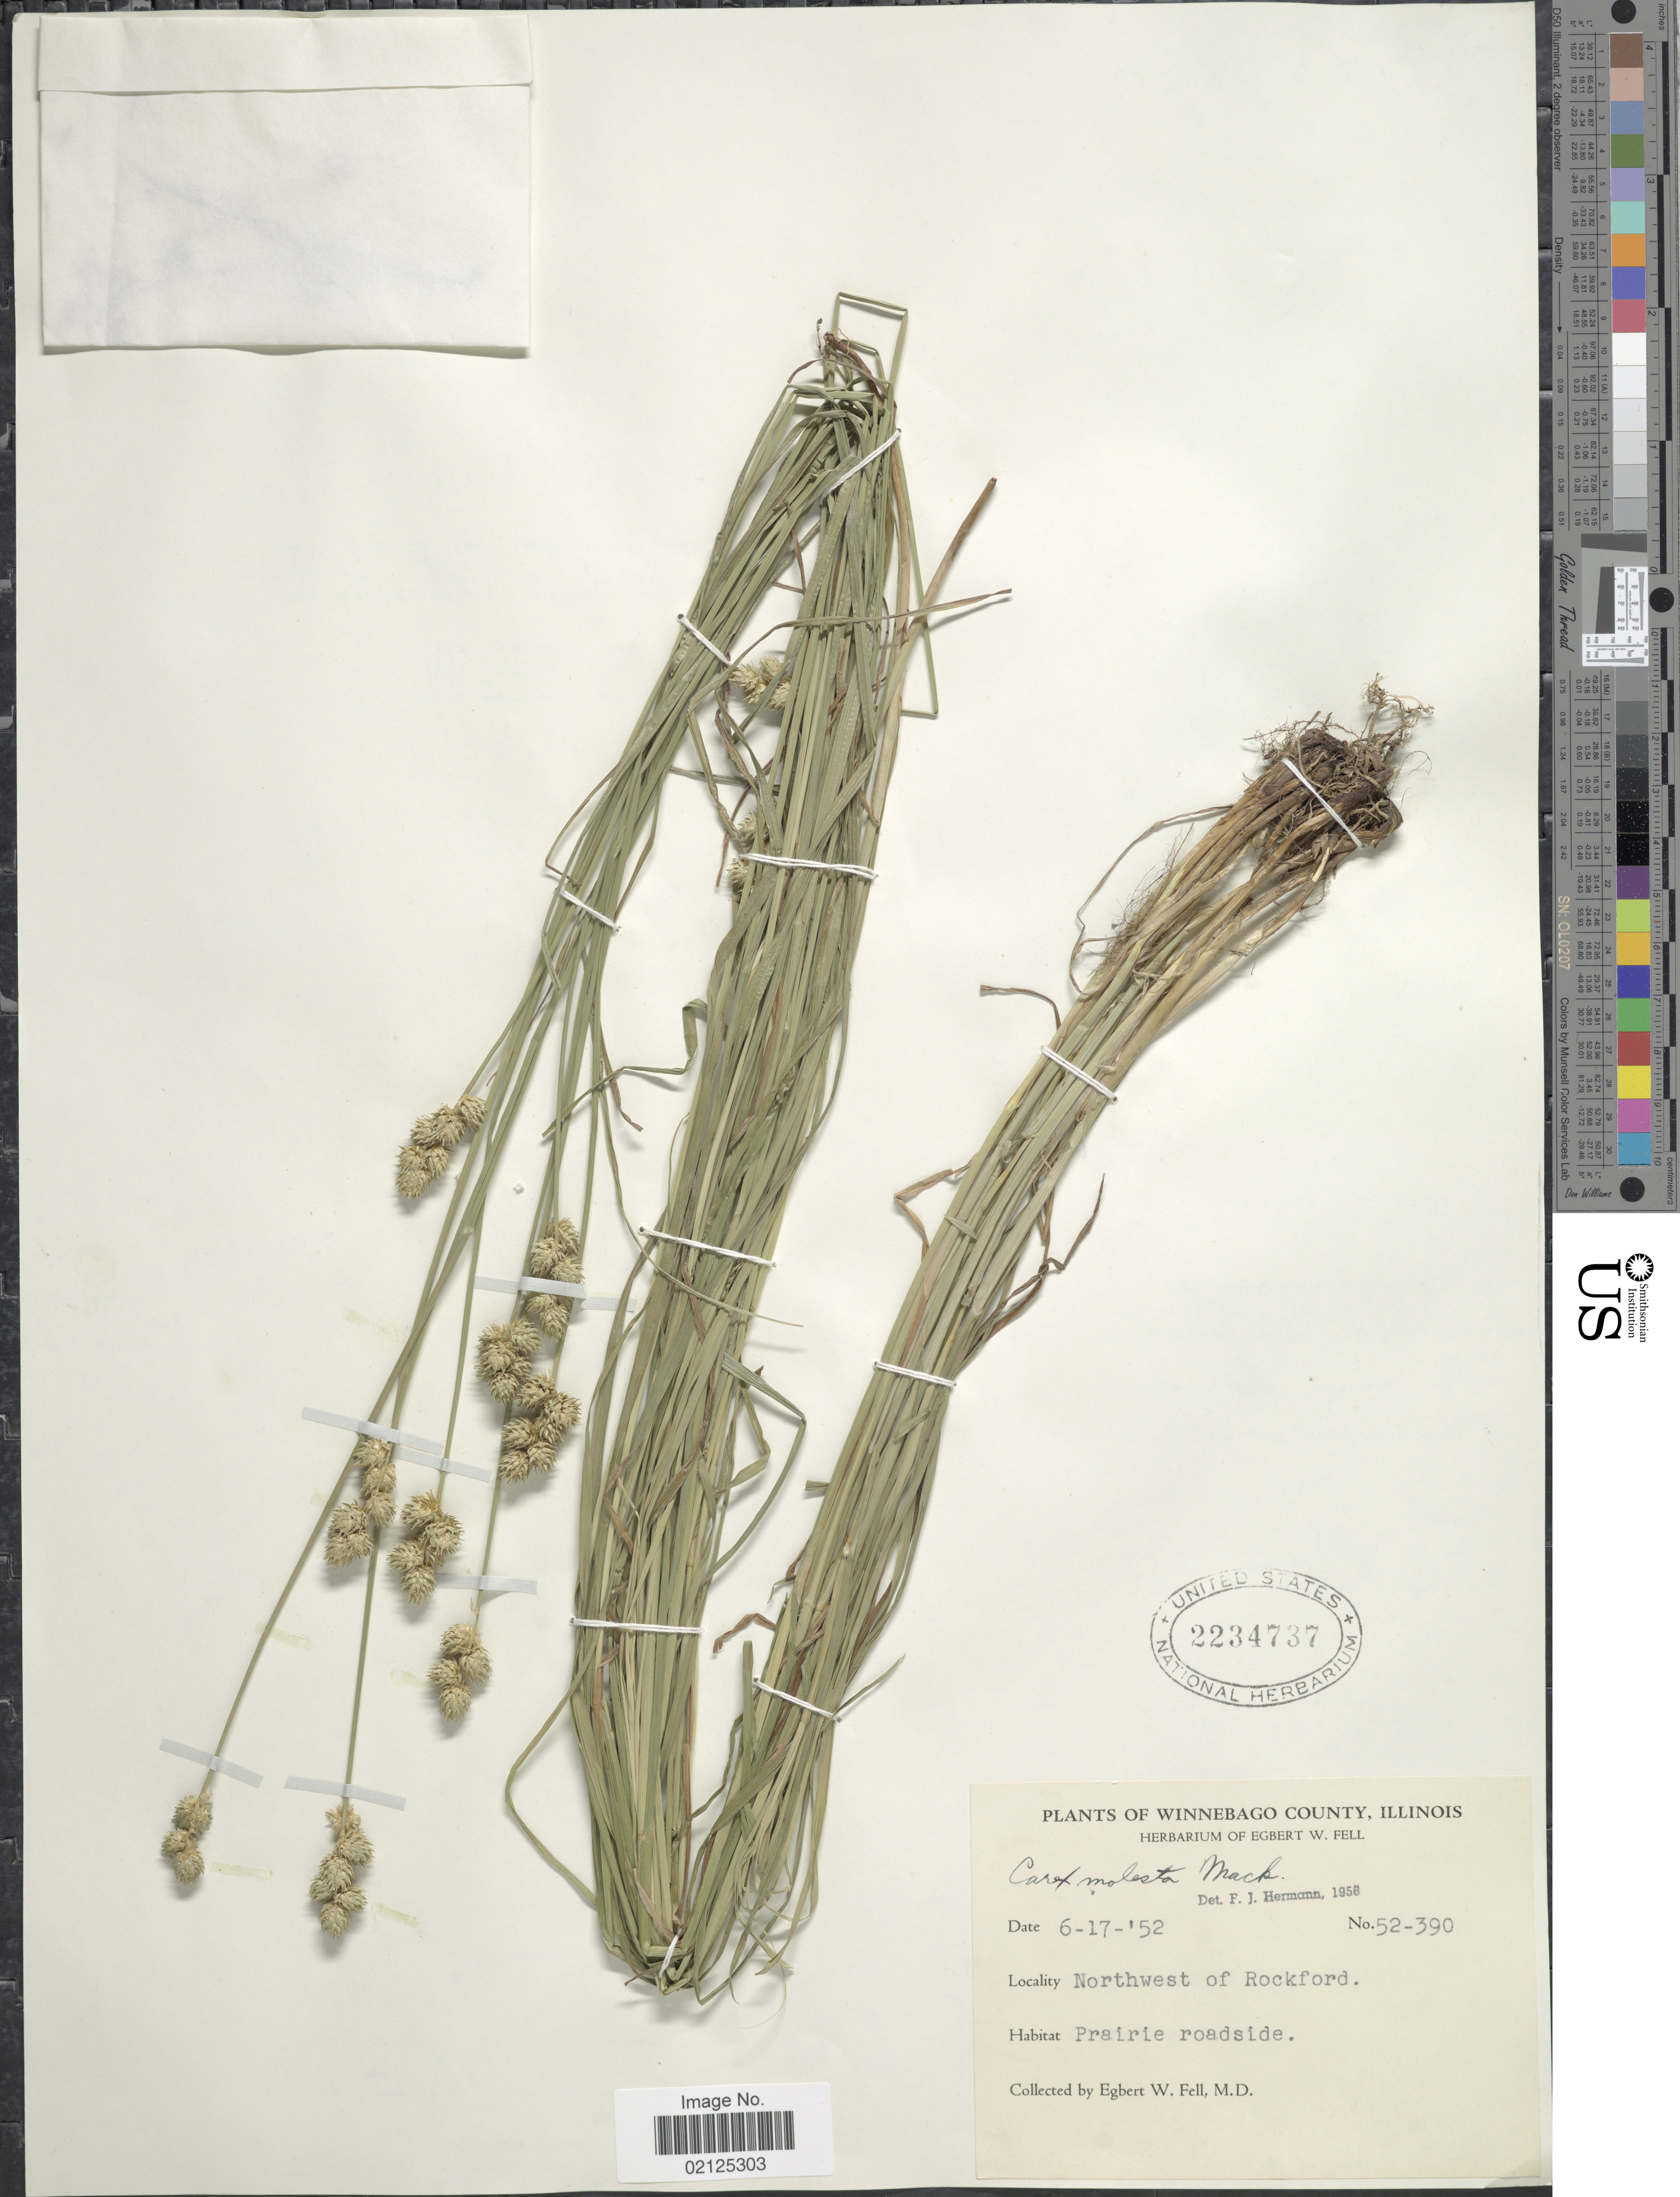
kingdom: Plantae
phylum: Tracheophyta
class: Liliopsida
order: Poales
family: Cyperaceae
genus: Carex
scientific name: Carex molesta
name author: Mack.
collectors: E. Fell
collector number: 52-390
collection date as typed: Transcribed d/m/y: 17/6/52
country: United States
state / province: Illinois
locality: Winnebago County, Northwest of Rockford. Prairie roadside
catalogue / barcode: US 2234737